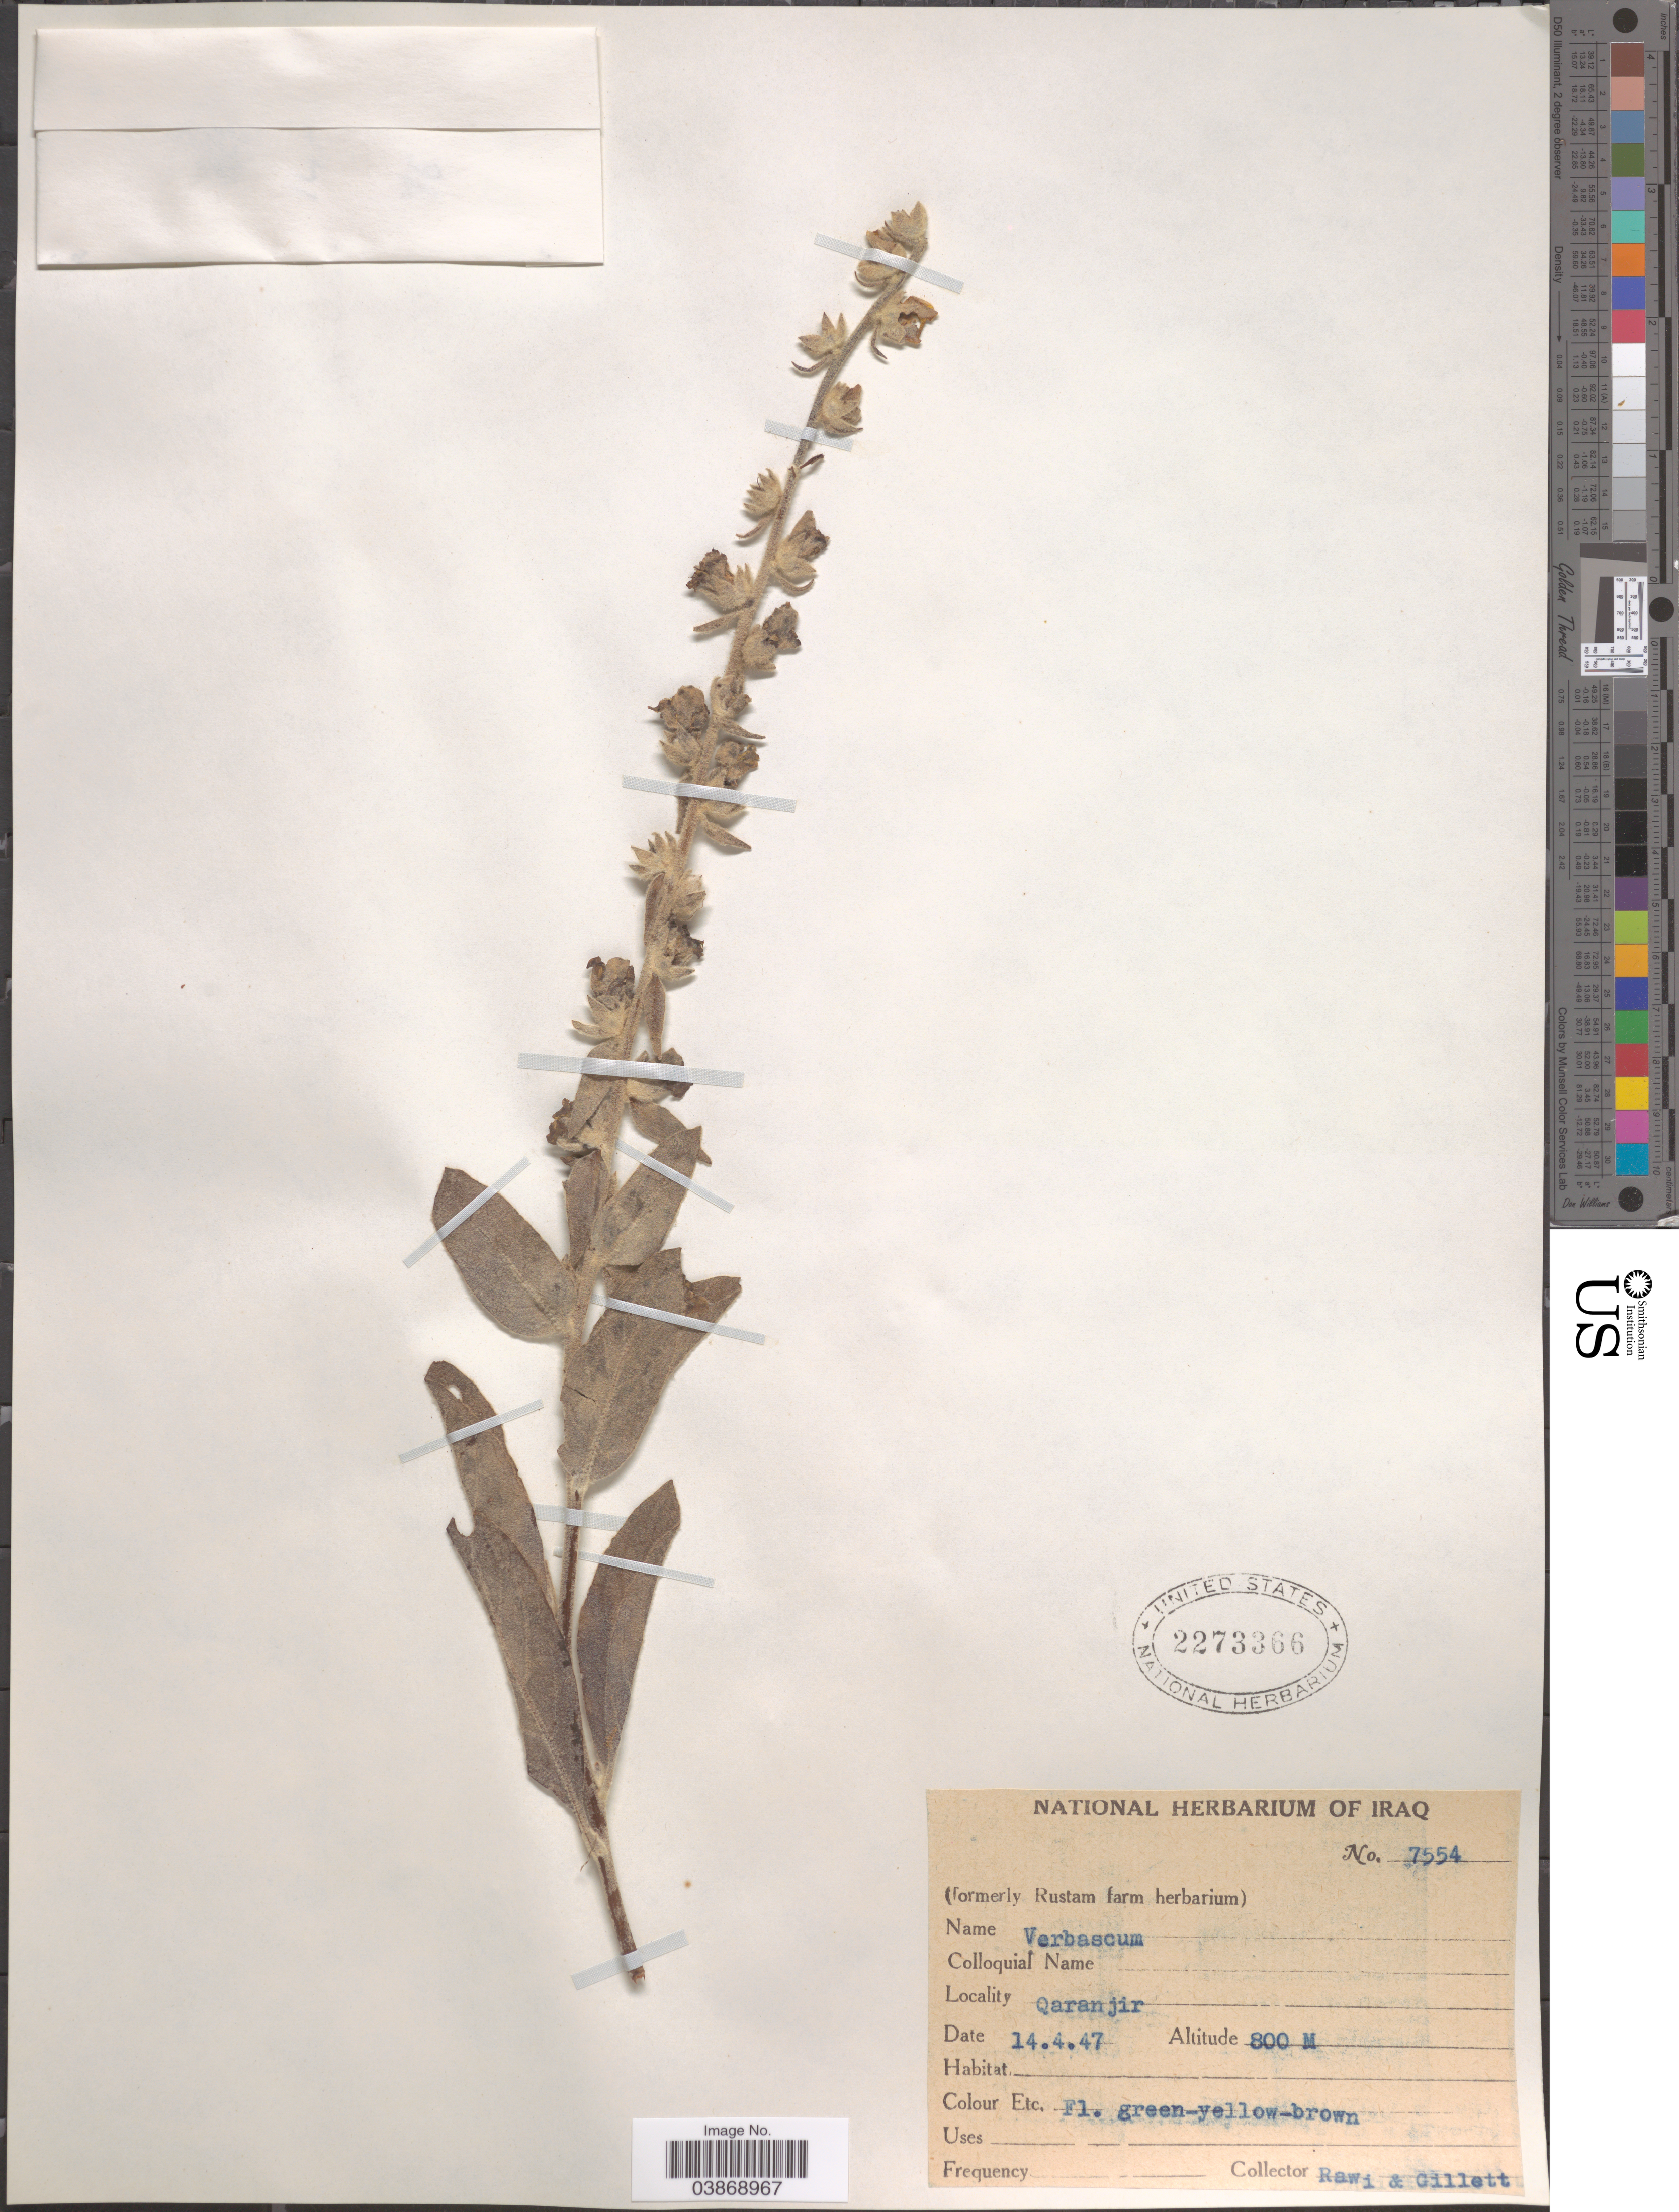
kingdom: Plantae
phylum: Tracheophyta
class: Magnoliopsida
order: Lamiales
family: Scrophulariaceae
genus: Verbascum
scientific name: Verbascum sp.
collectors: -. Rawi & Gillett, --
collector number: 7554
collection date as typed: Transcribed d/m/y: 14/4/47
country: Iraq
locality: Qaranjir.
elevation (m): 800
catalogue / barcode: US 2273366